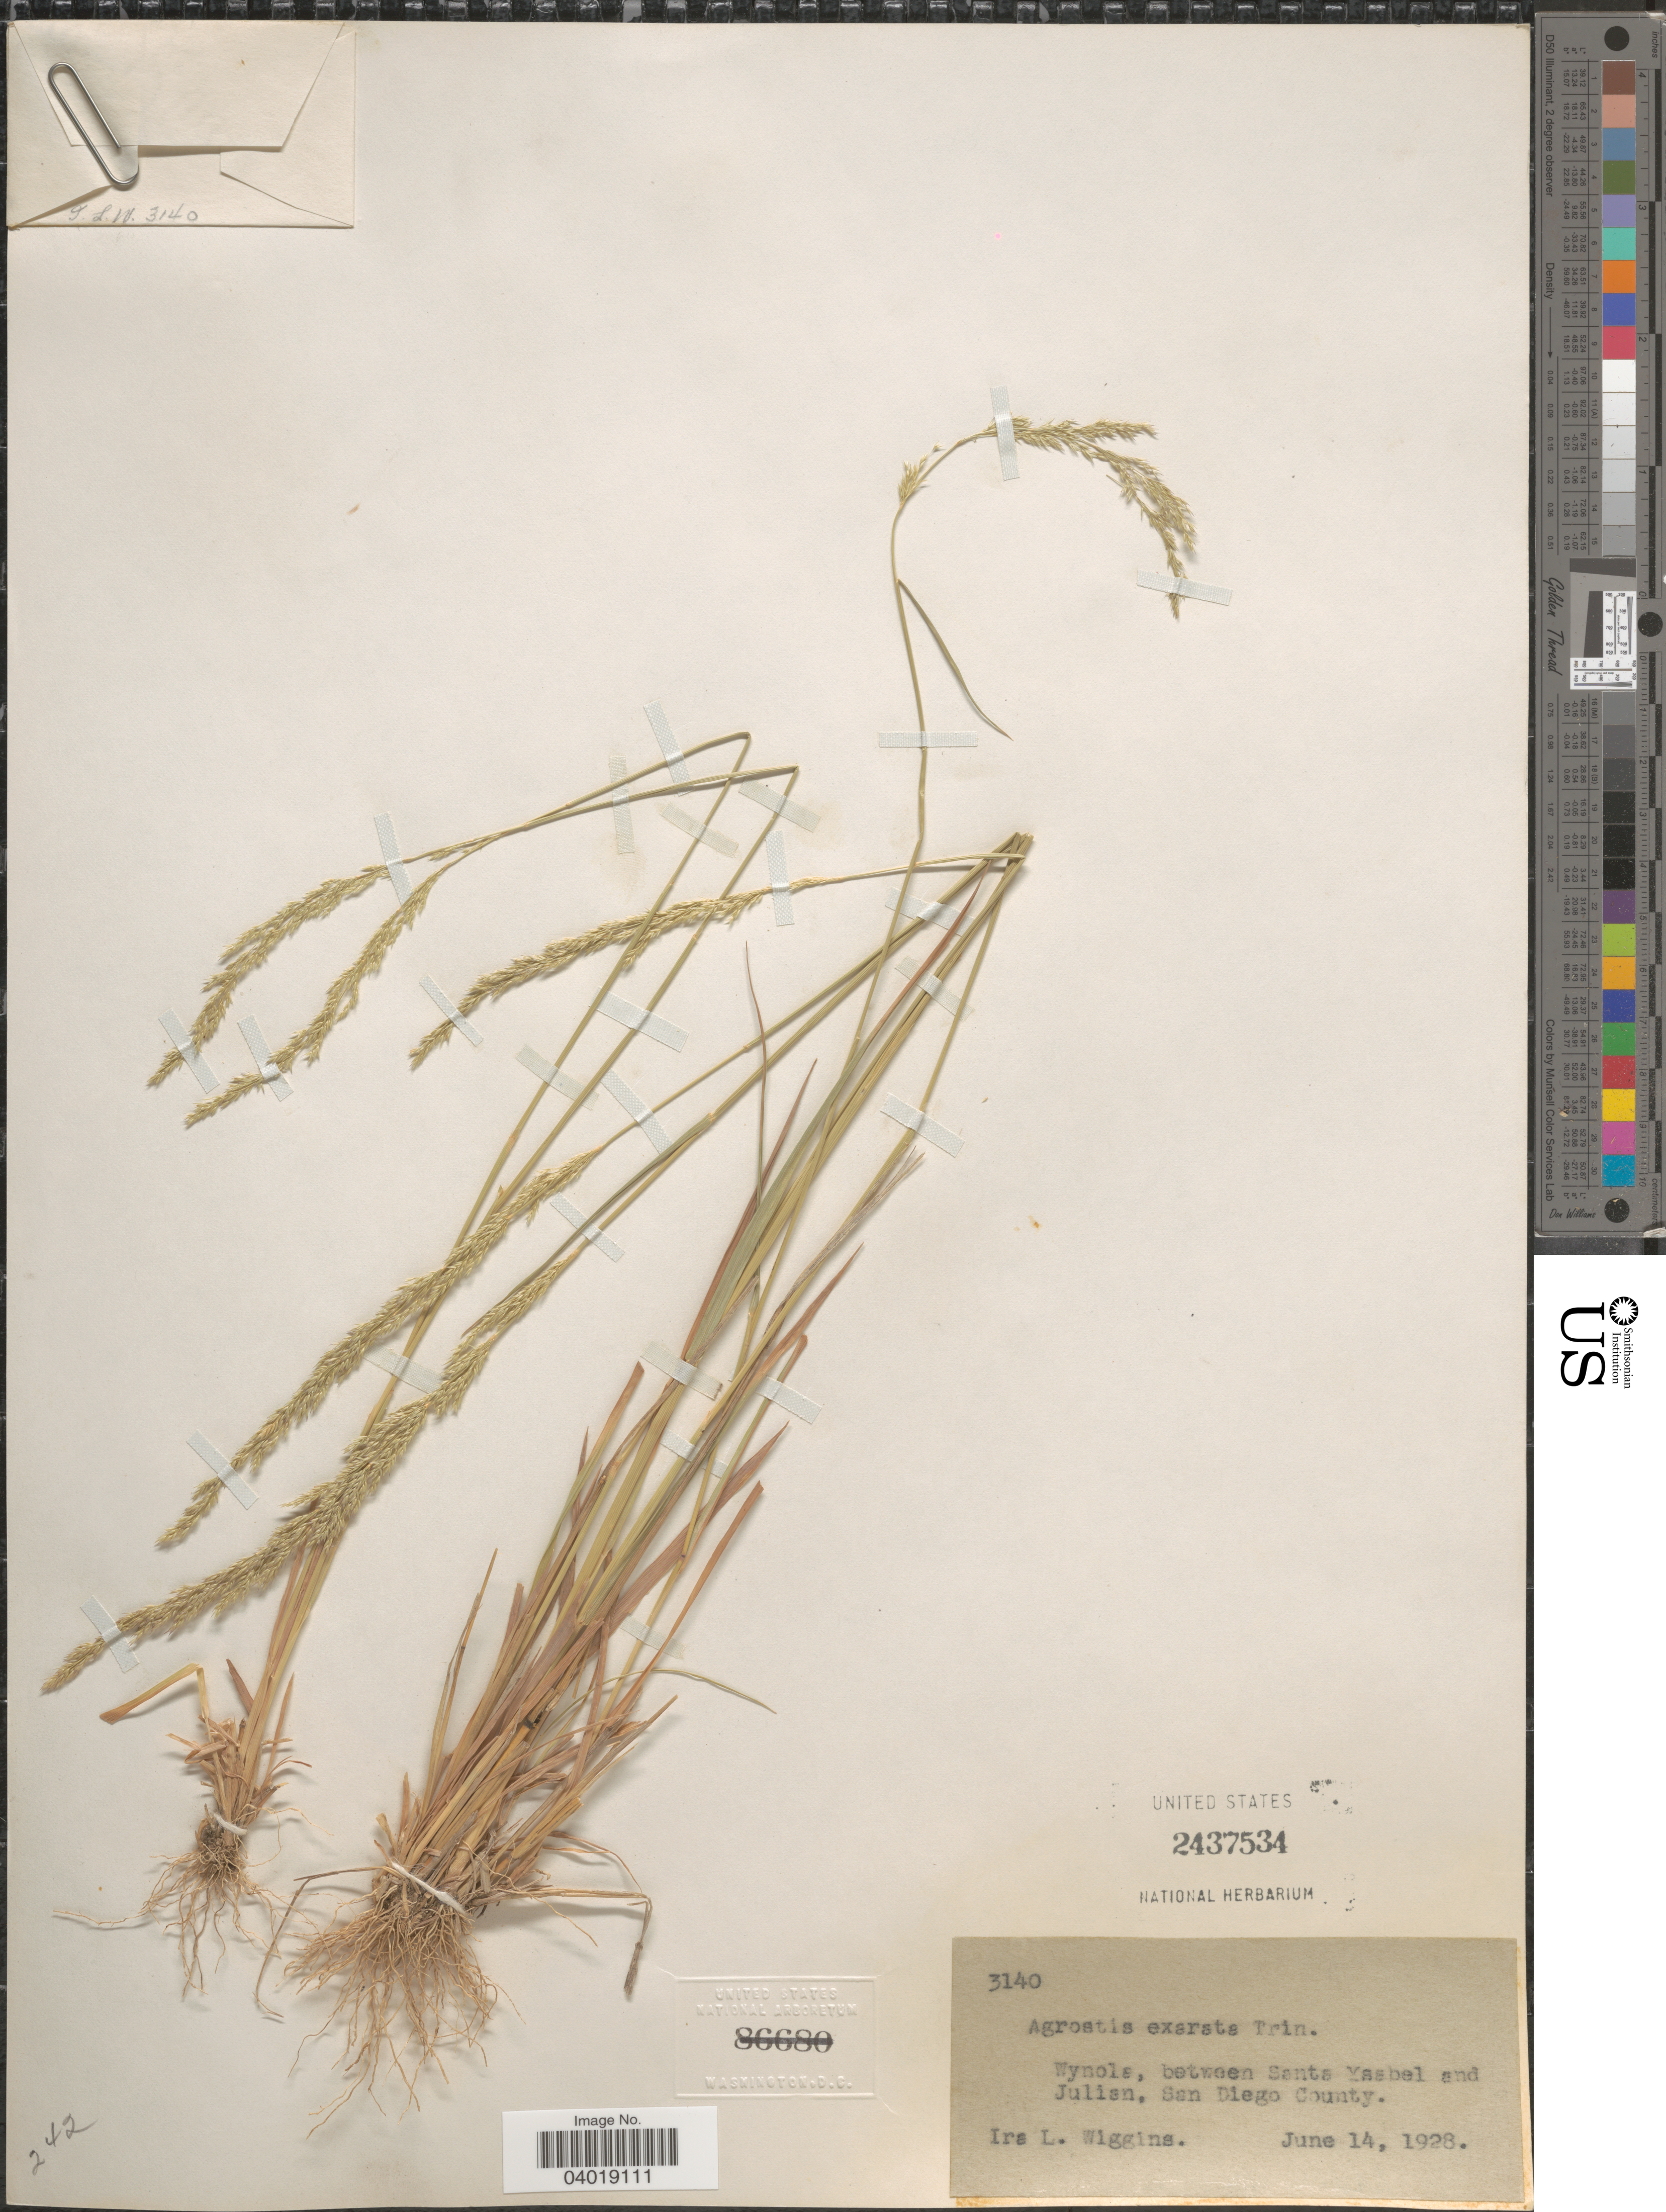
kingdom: Plantae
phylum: Tracheophyta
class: Liliopsida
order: Poales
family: Poaceae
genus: Agrostis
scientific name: Agrostis exarata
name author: Trin.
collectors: I. L. Wiggins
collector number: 3140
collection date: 1928-06-14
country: United States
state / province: California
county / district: San Diego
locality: Wynole, between Santa Ysabel and Julian, San Diego County.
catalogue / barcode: US 2437534